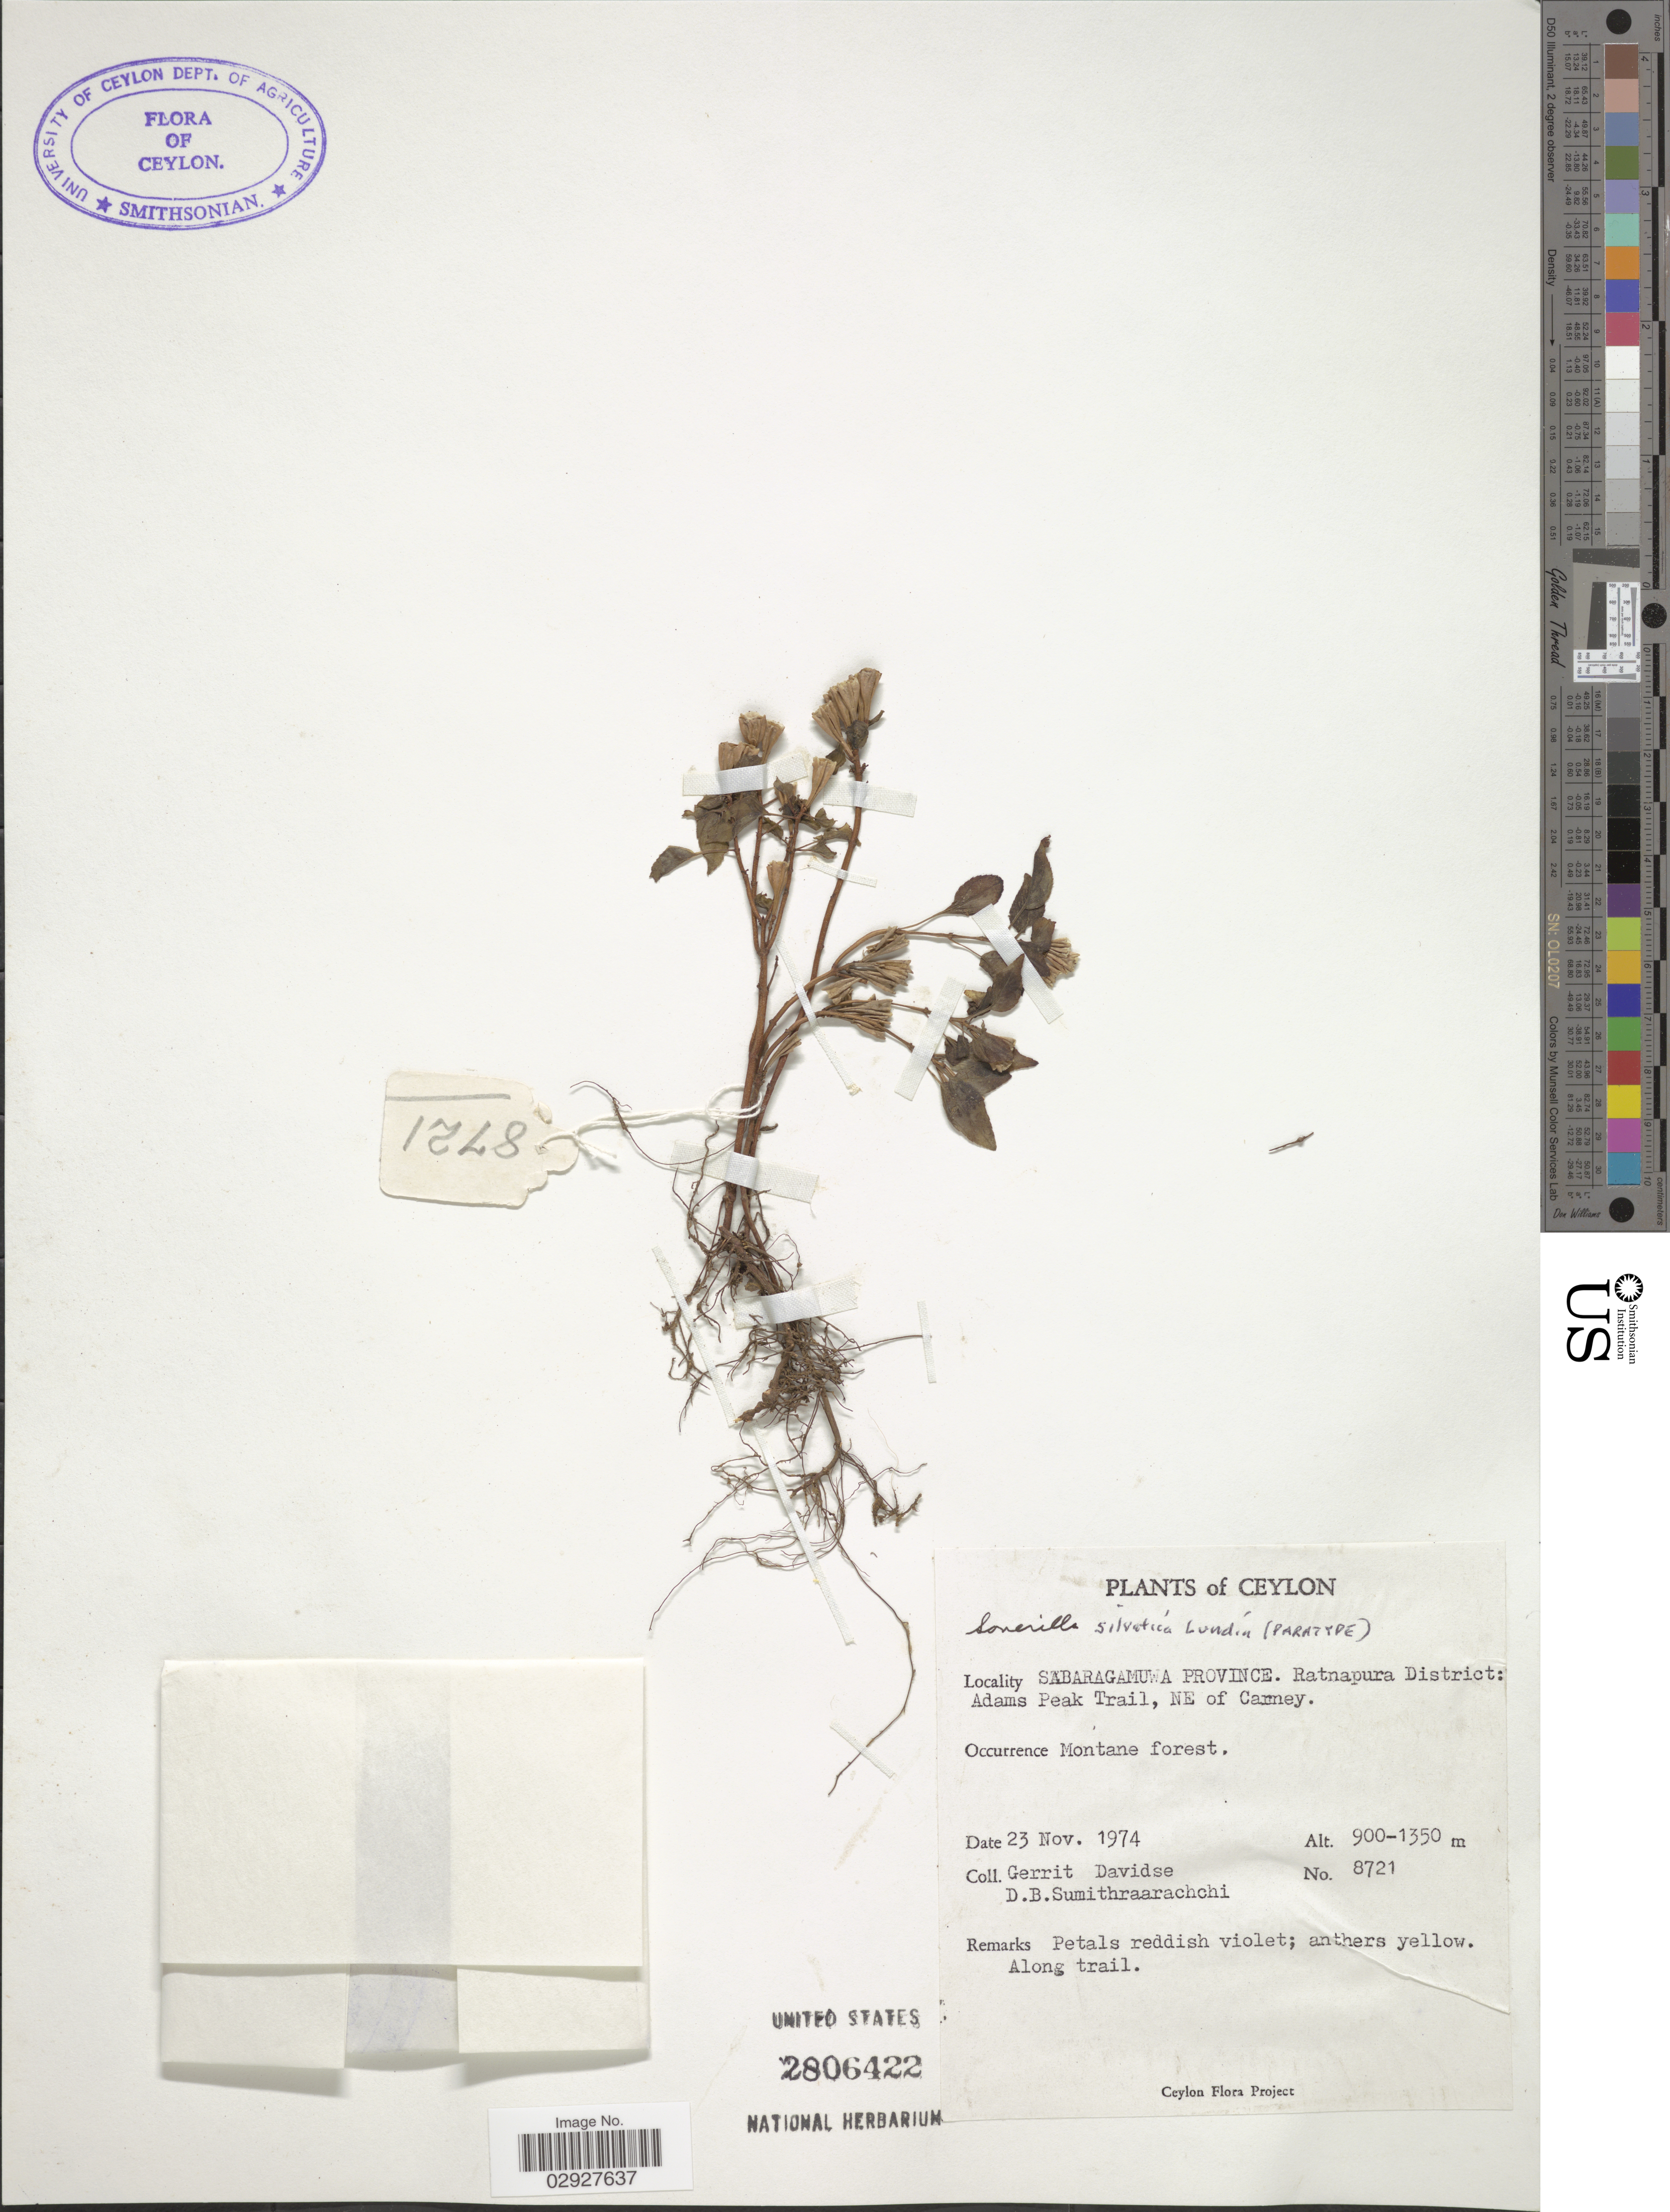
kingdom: Plantae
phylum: Tracheophyta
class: Magnoliopsida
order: Myrtales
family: Melastomataceae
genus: Sonerila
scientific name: Sonerila silvatica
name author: Lundin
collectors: G. Davidse & D. B. Sumithraarachchi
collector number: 8721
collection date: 1974-11-23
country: Sri Lanka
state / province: Sabaragamuwa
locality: Ceylon. Ratnapura District: Adams Peak Trail, NE of Carney.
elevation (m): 900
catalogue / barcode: US 2806422